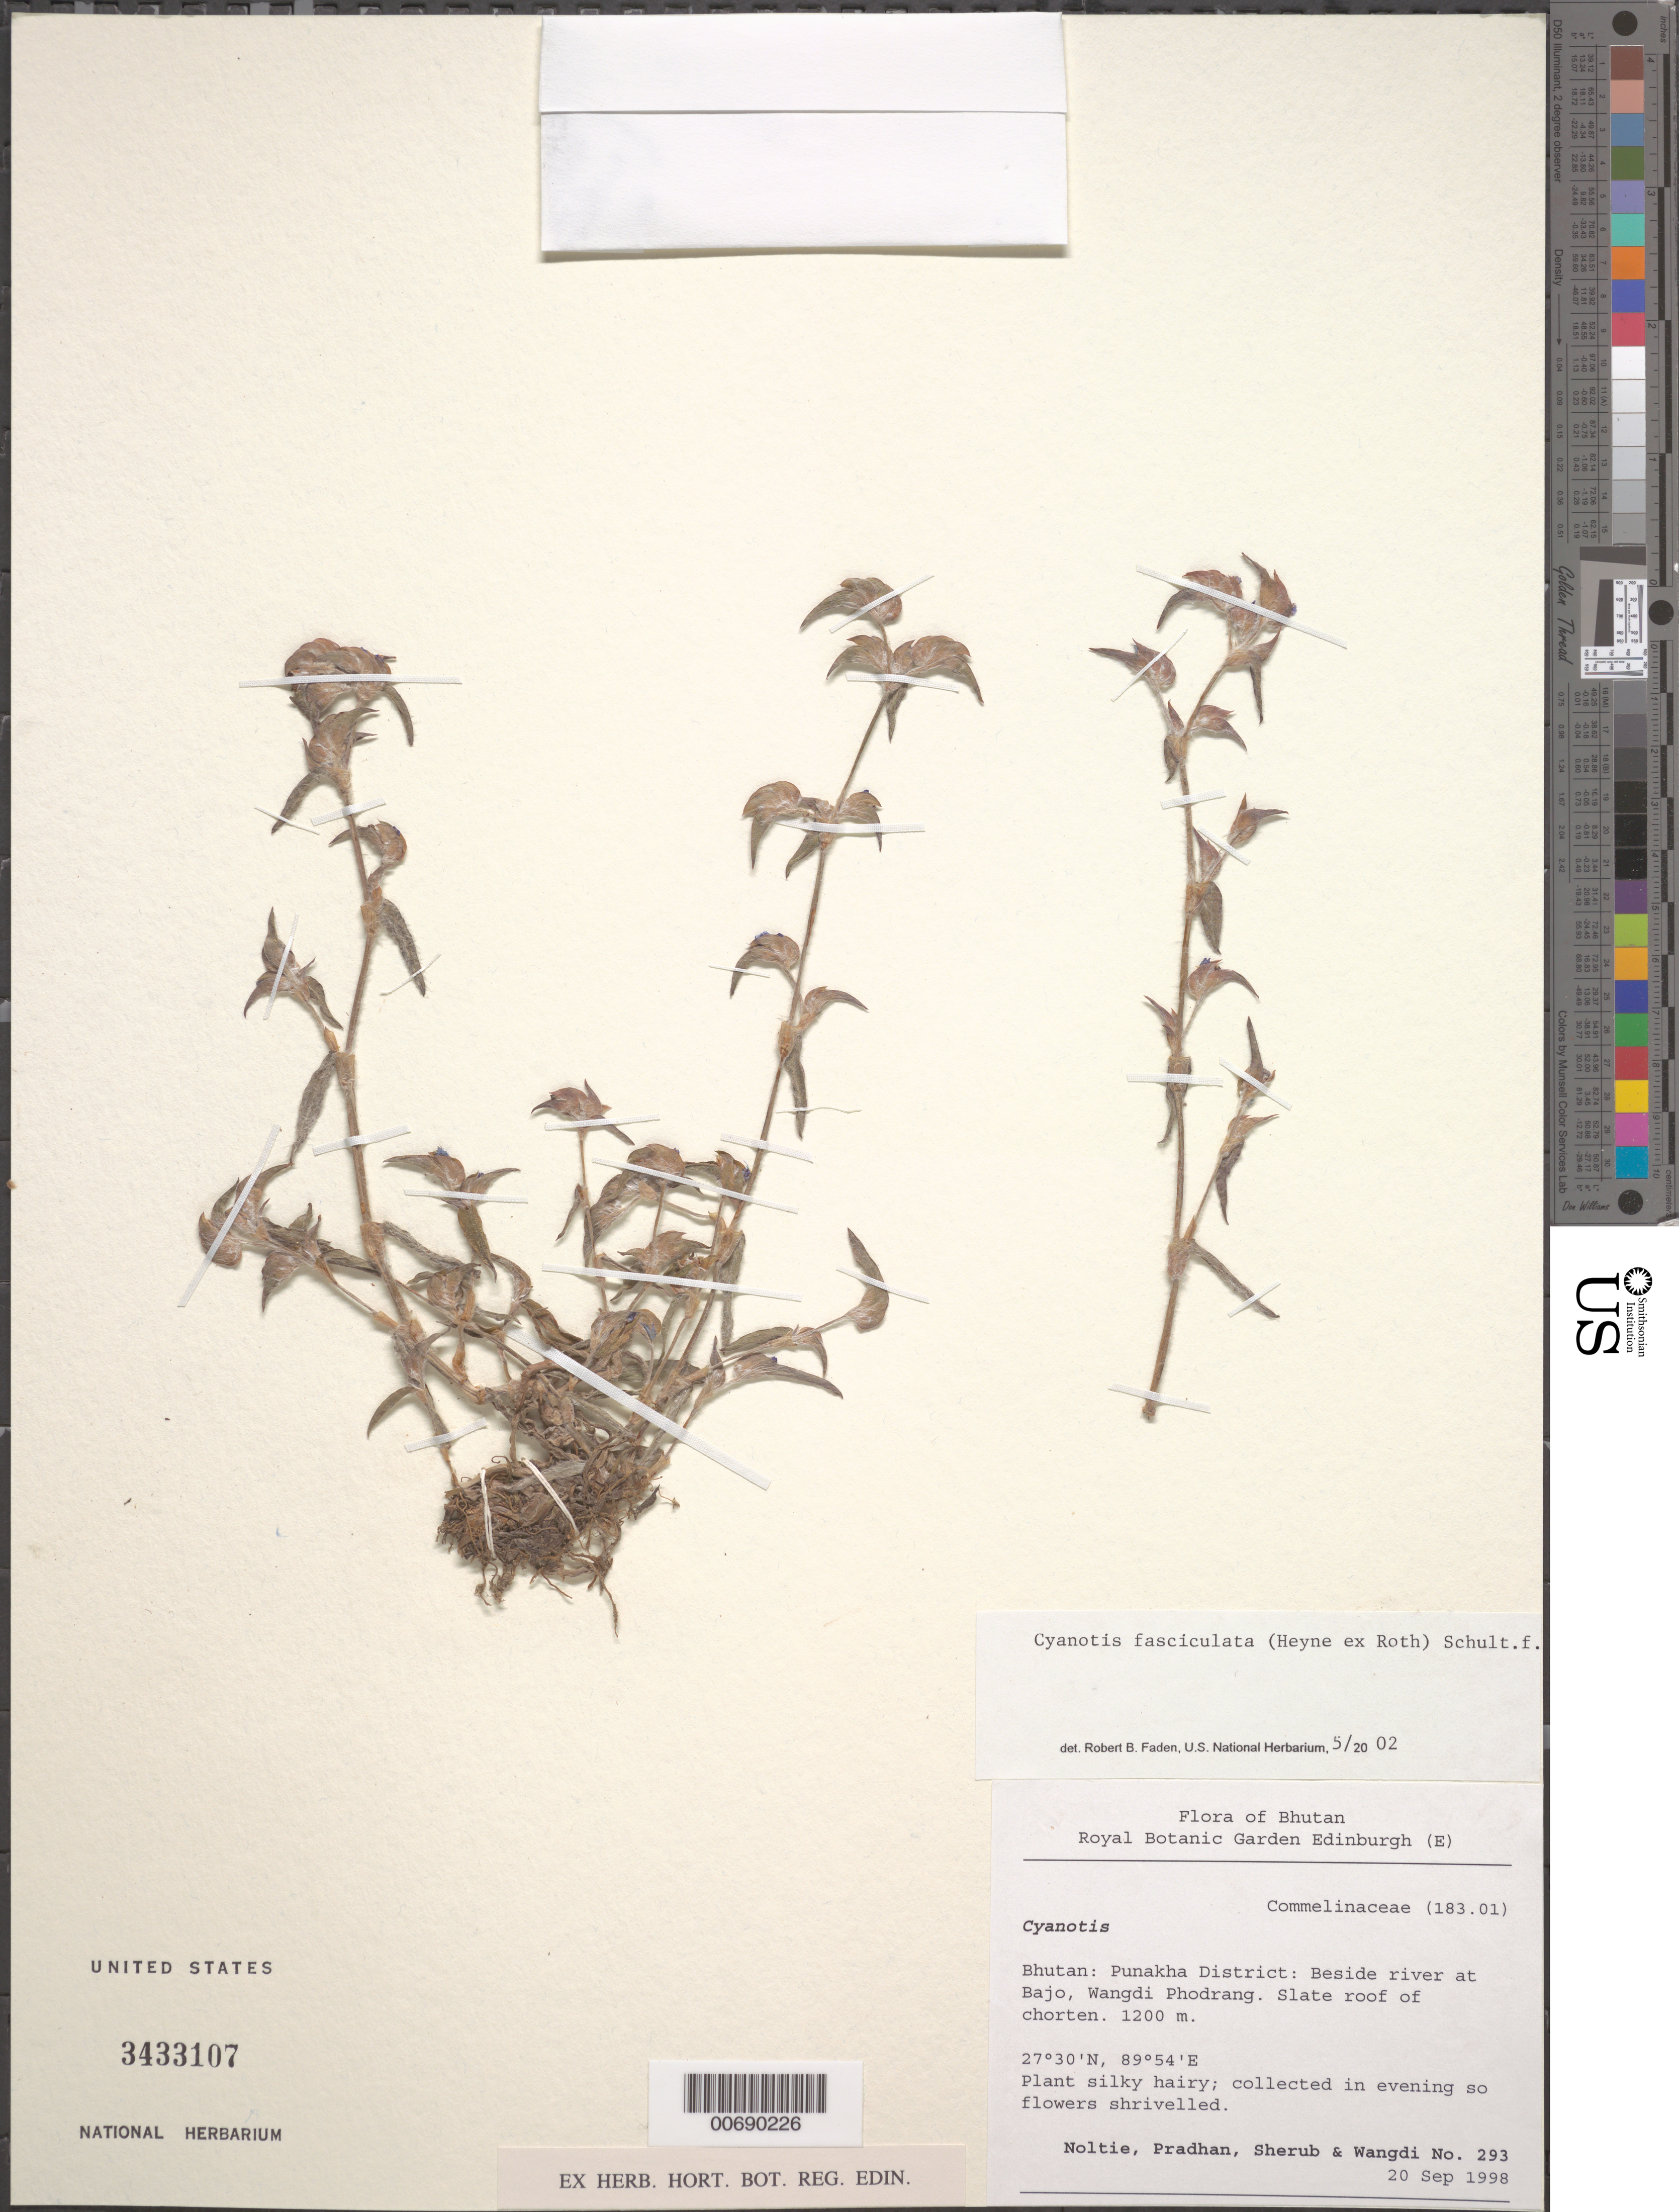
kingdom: Plantae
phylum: Tracheophyta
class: Liliopsida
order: Commelinales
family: Commelinaceae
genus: Cyanotis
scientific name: Cyanotis fasciculata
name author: (Heyne ex Roth) Schult. f.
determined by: Faden, Robert B., (US), Smithsonian Institution - National Museum of Natural History (UNITED STATES)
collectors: -. Noltie, -. Pradhan, -. Sherub & -. Wangdi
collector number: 293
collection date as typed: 20 Sep 1998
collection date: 1998-09-20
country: Bhutan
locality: Punakha Dist., Bajo, Wangdi, Phodrang.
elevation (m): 1200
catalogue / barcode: US 3433107